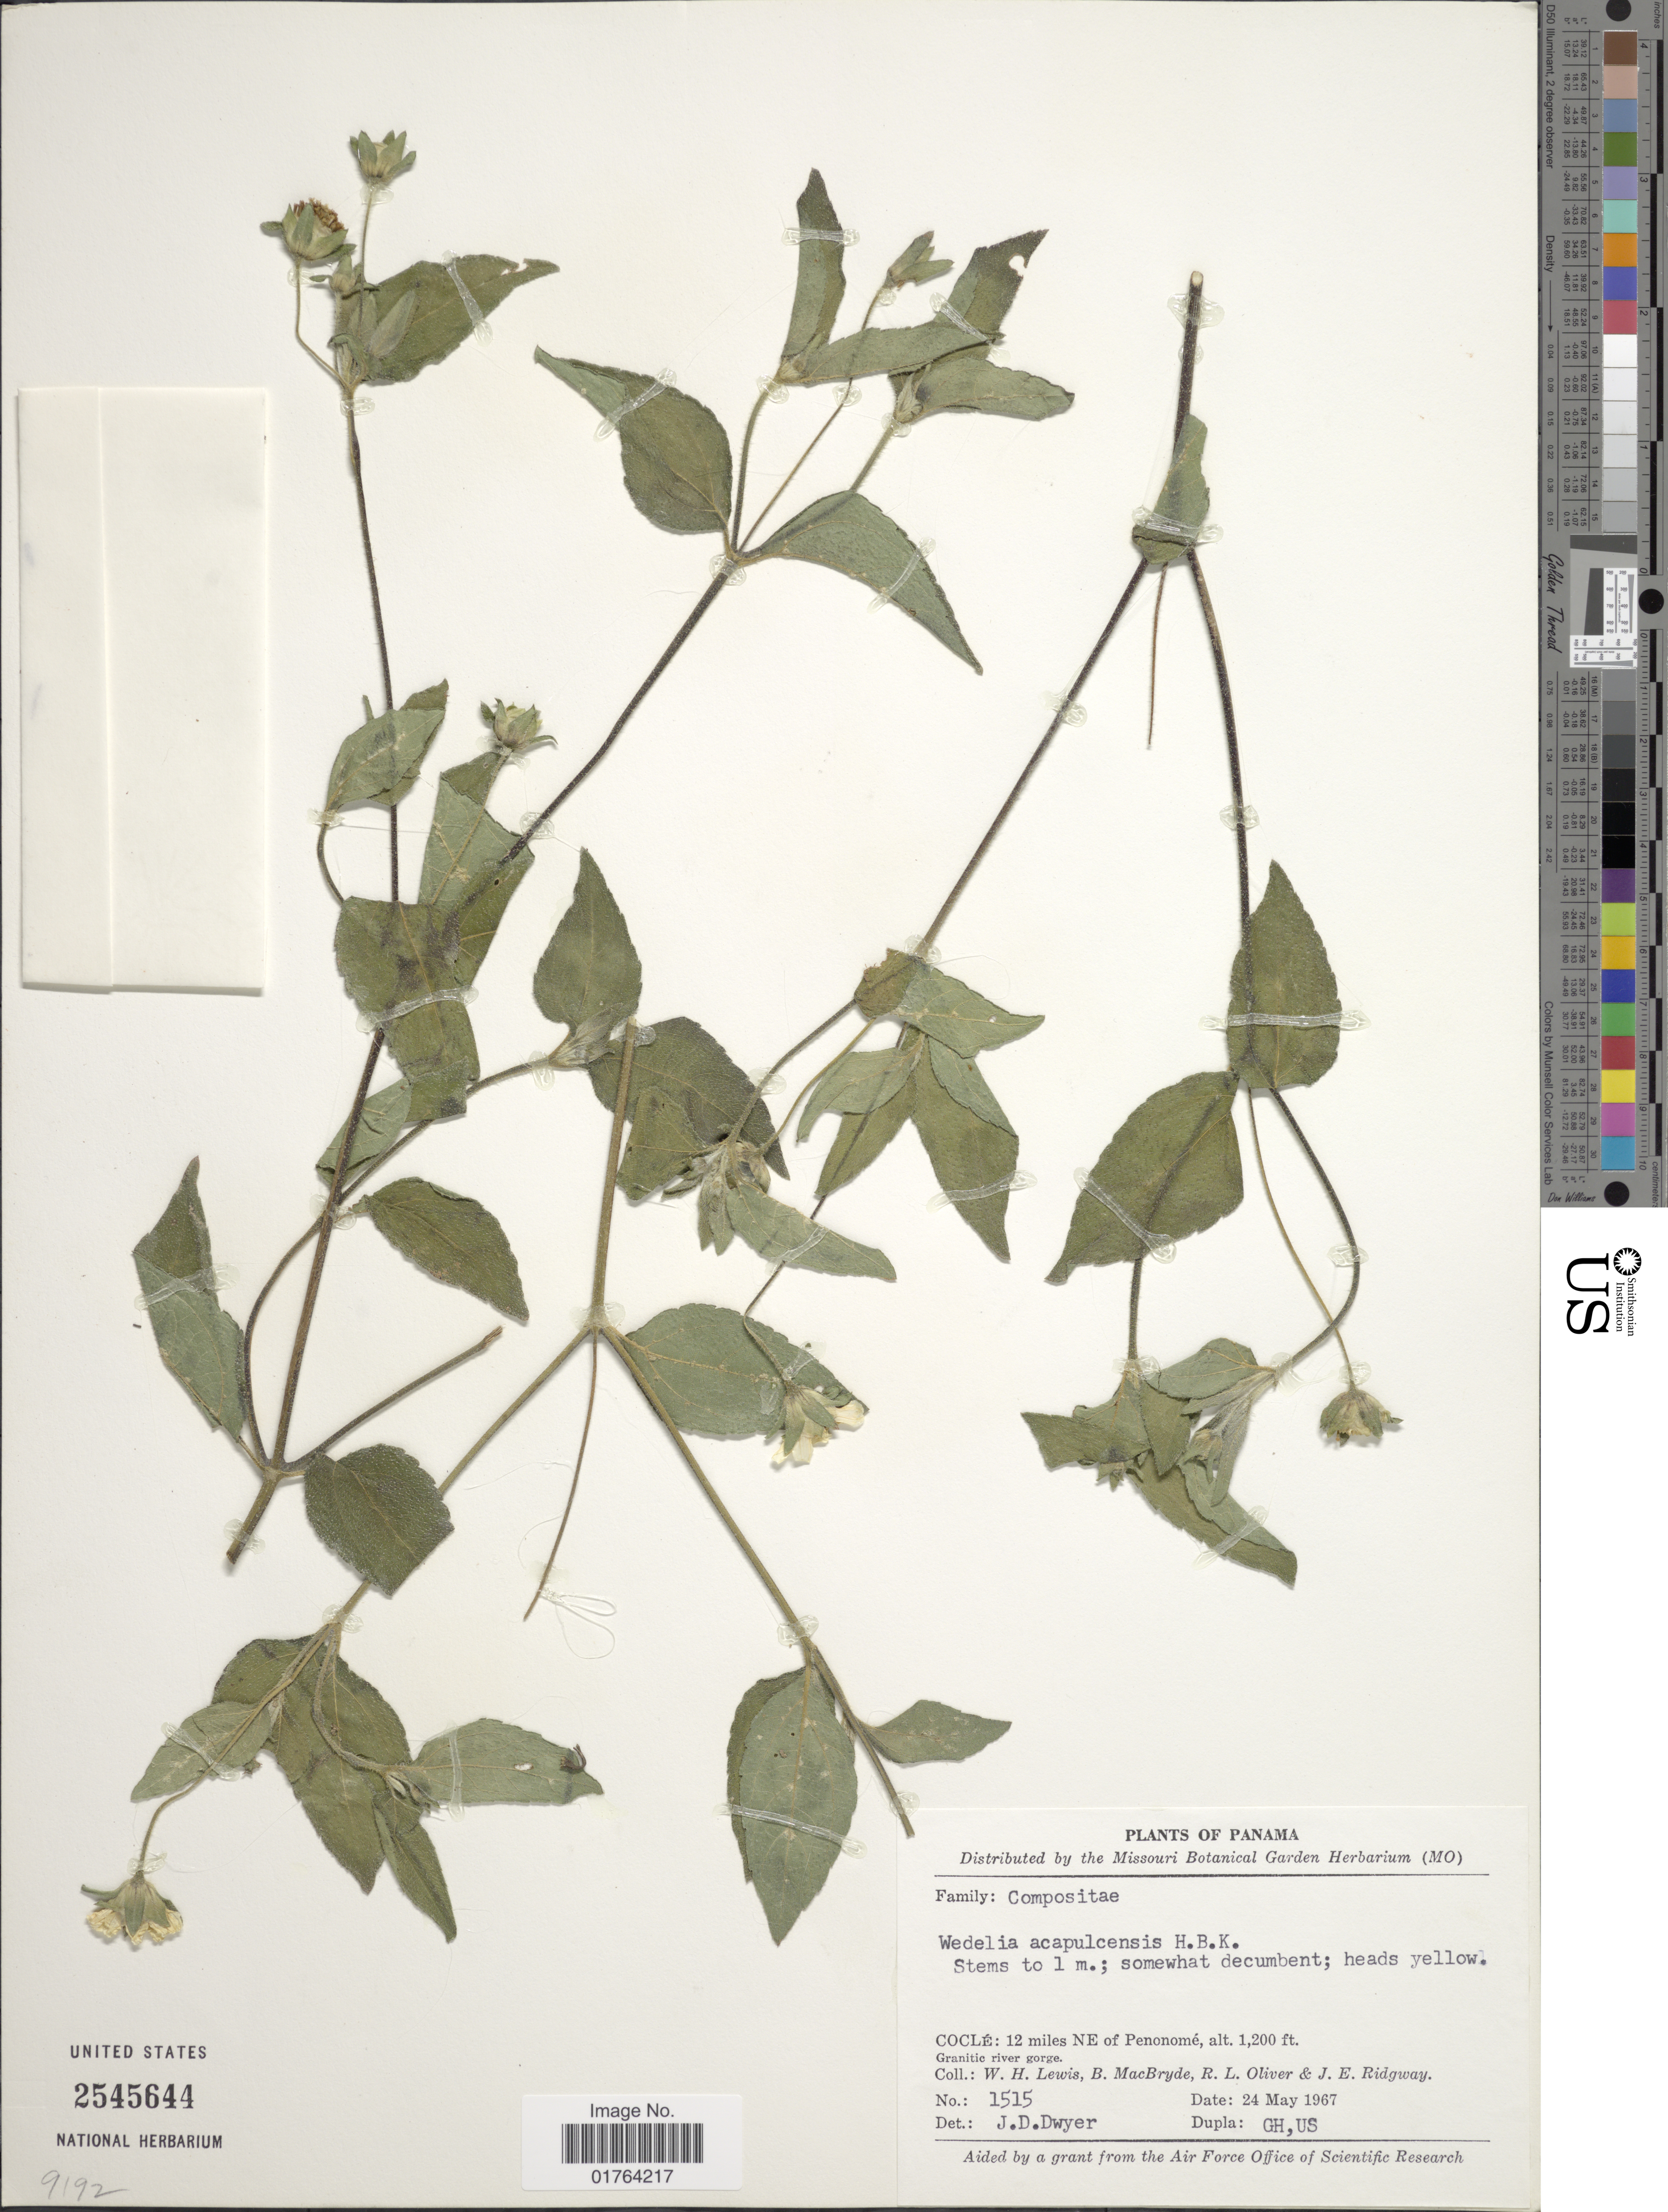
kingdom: Plantae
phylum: Tracheophyta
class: Magnoliopsida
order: Asterales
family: Asteraceae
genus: Wedelia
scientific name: Wedelia calycina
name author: Rich.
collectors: W. H. Lewis, B. MacBryde, R. Oliver & J. Ridgway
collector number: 1515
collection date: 1967-05-24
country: Panama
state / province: Coclé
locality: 12 miles NE of Penonome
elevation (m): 366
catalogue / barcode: US 2545644